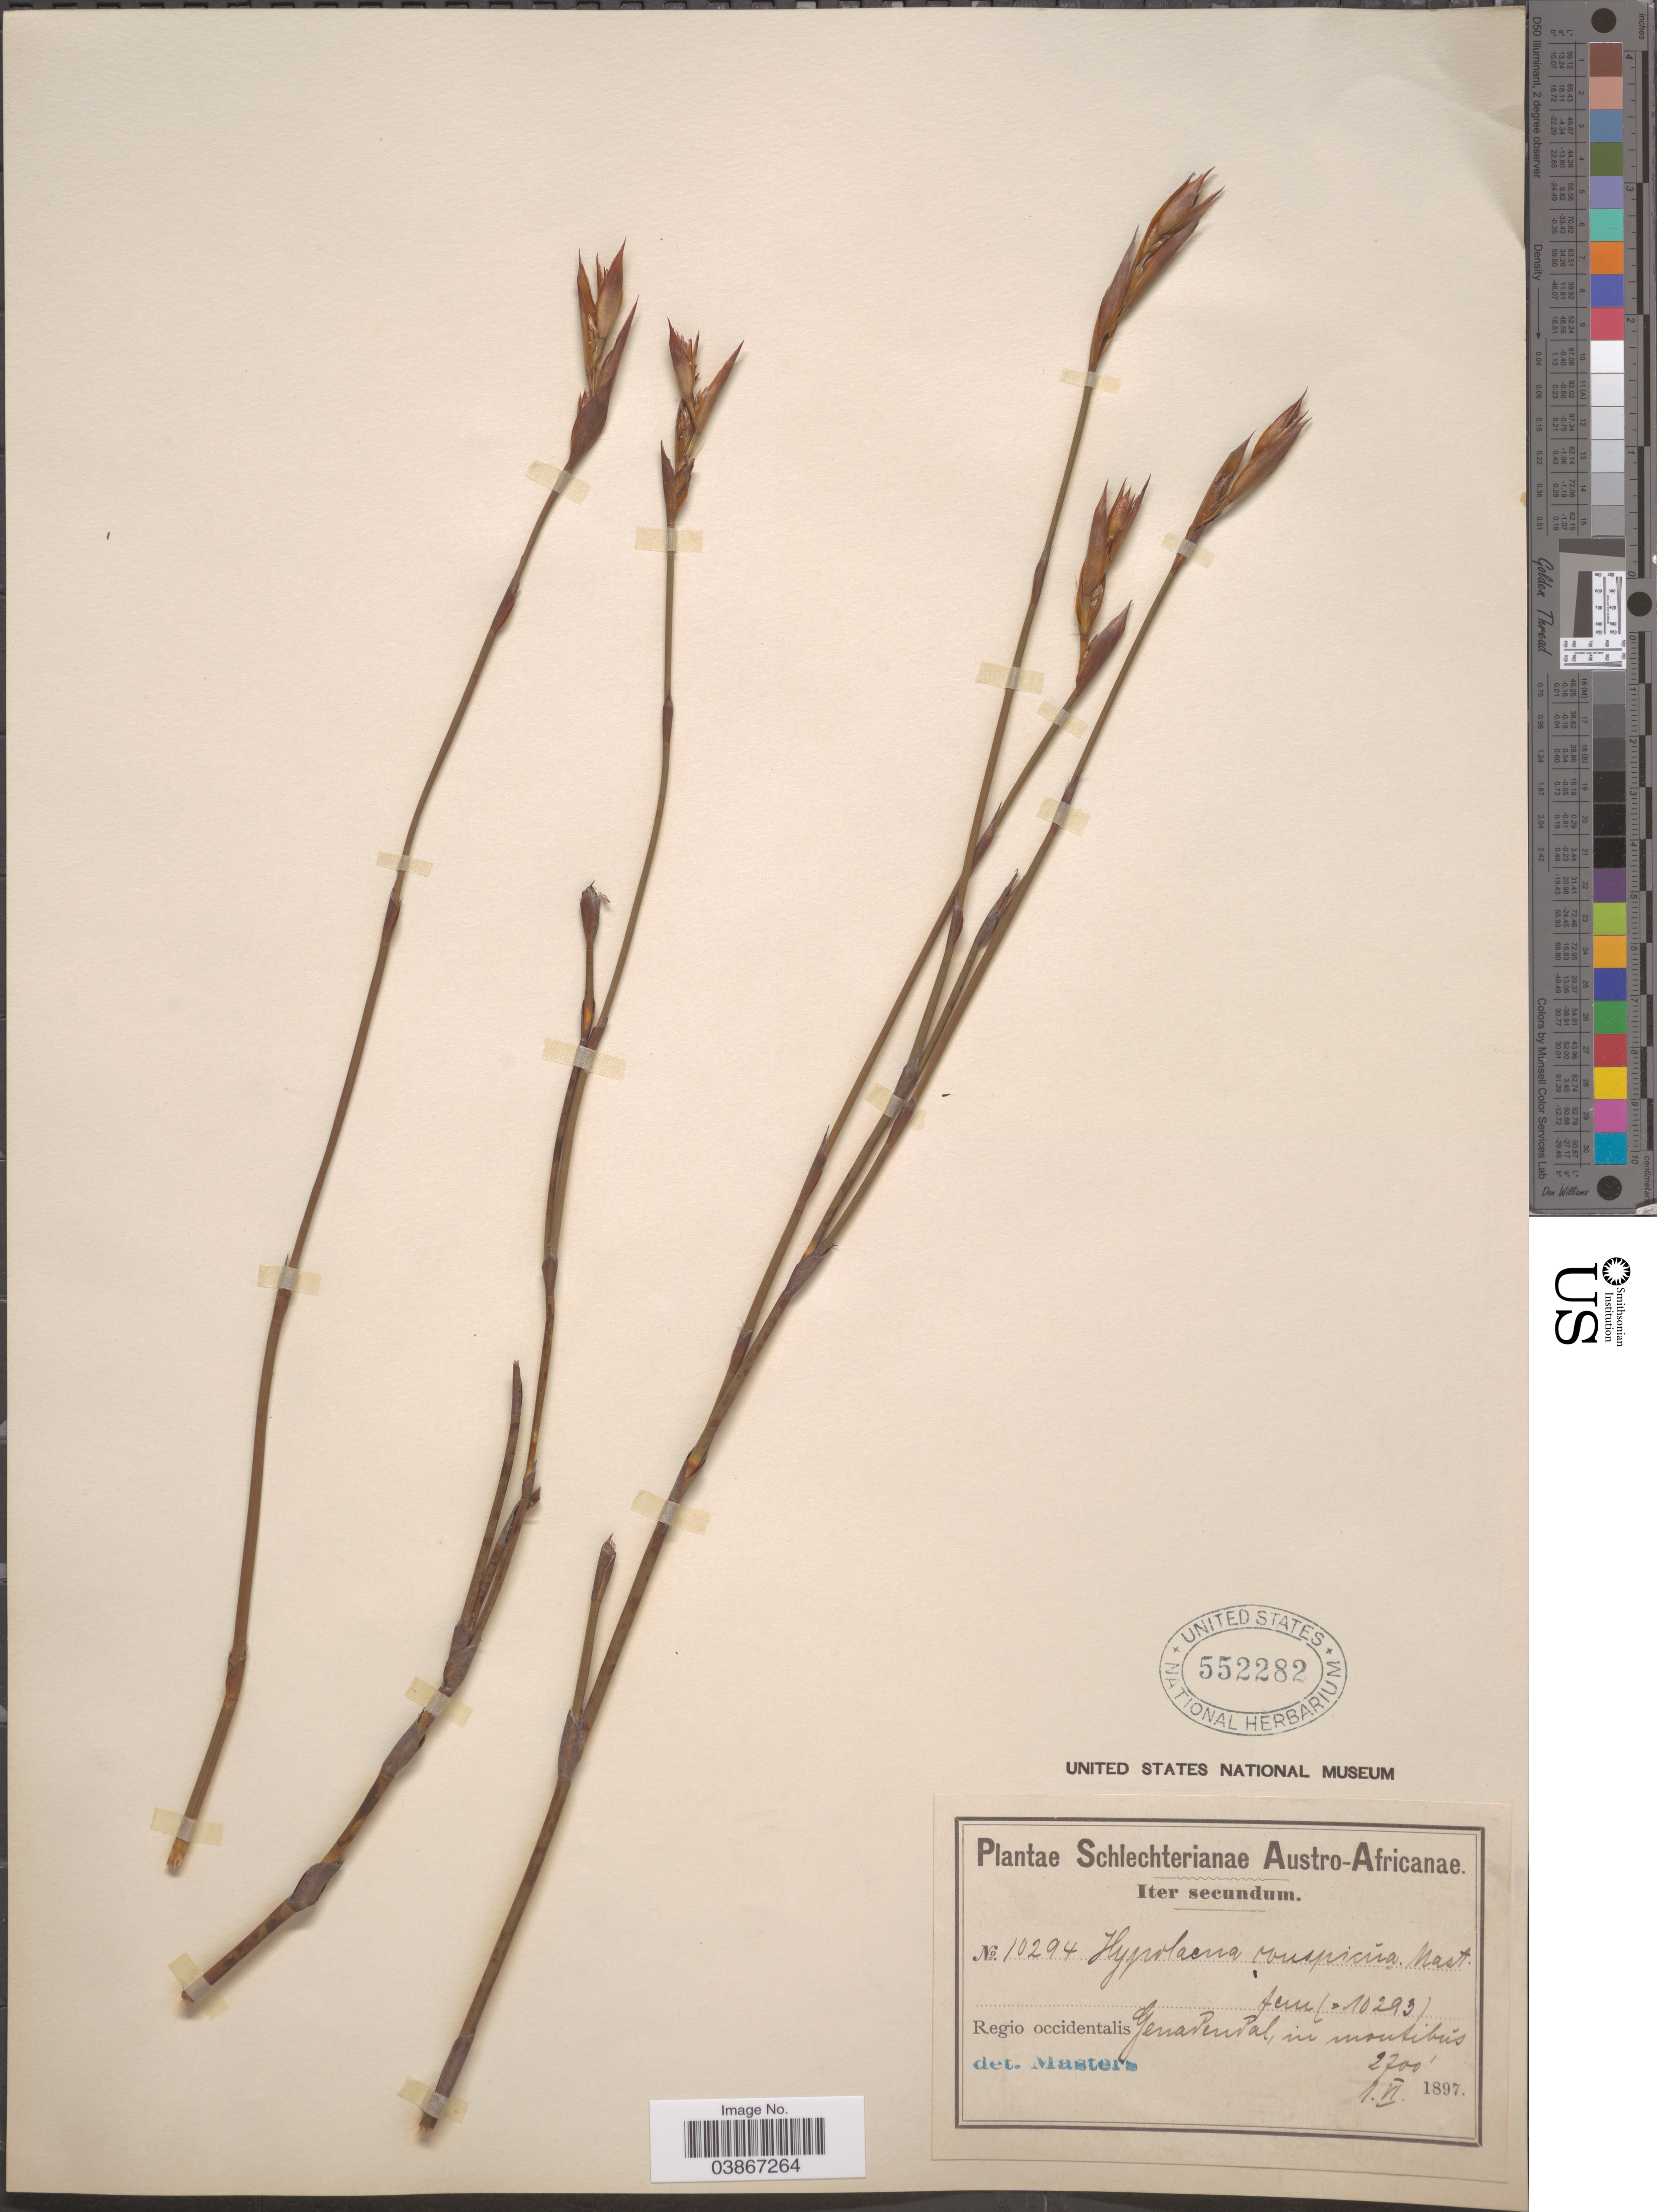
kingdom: Plantae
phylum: Tracheophyta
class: Liliopsida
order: Poales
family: Restionaceae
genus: Hypolaena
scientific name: Hypolaena conspicua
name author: Mast.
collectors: Schlechter, --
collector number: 10294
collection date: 1897-06-01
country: South Africa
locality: Austro-Africanae. Regio occidentalis: Genadendal, in montibus.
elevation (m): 823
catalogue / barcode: US 552282